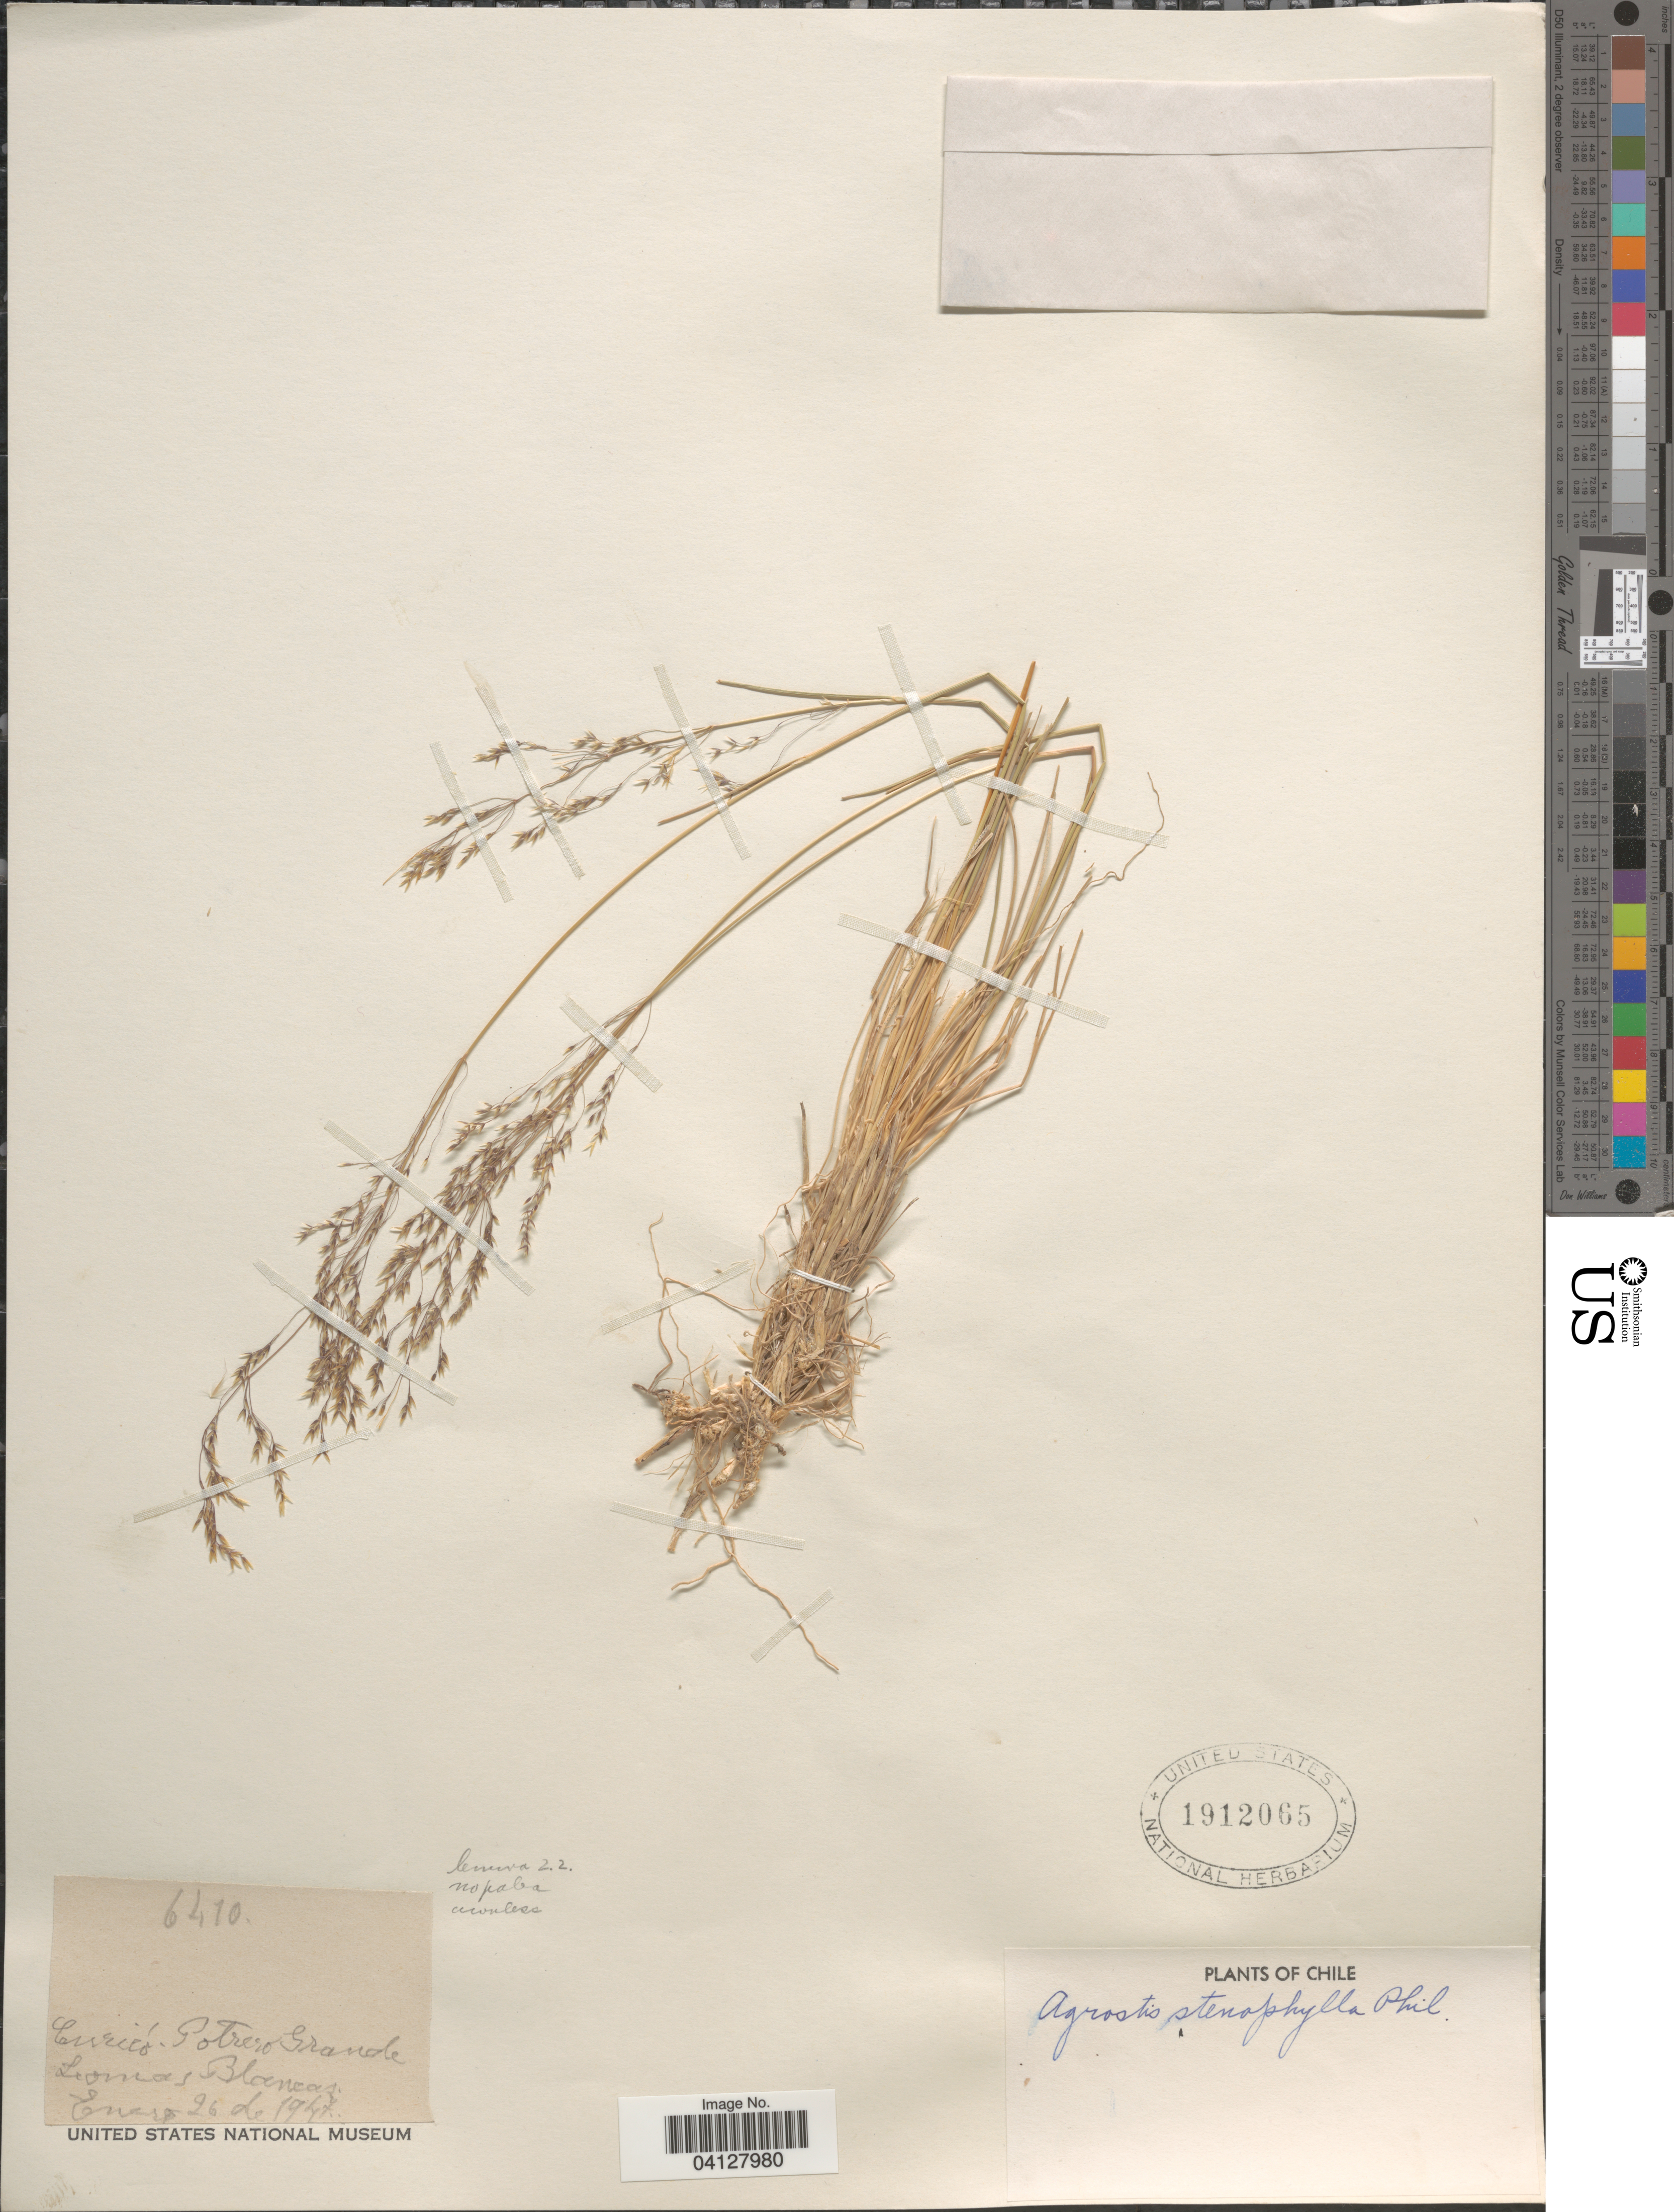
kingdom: Plantae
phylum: Tracheophyta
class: Liliopsida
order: Poales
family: Poaceae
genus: Agrostis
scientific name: Agrostis stenophylla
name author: Phil.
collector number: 6410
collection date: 1947-01-26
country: Chile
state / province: Maule (VII)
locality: Curicó, Potrero Grande. Lomas Blancas.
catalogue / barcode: US 1912065